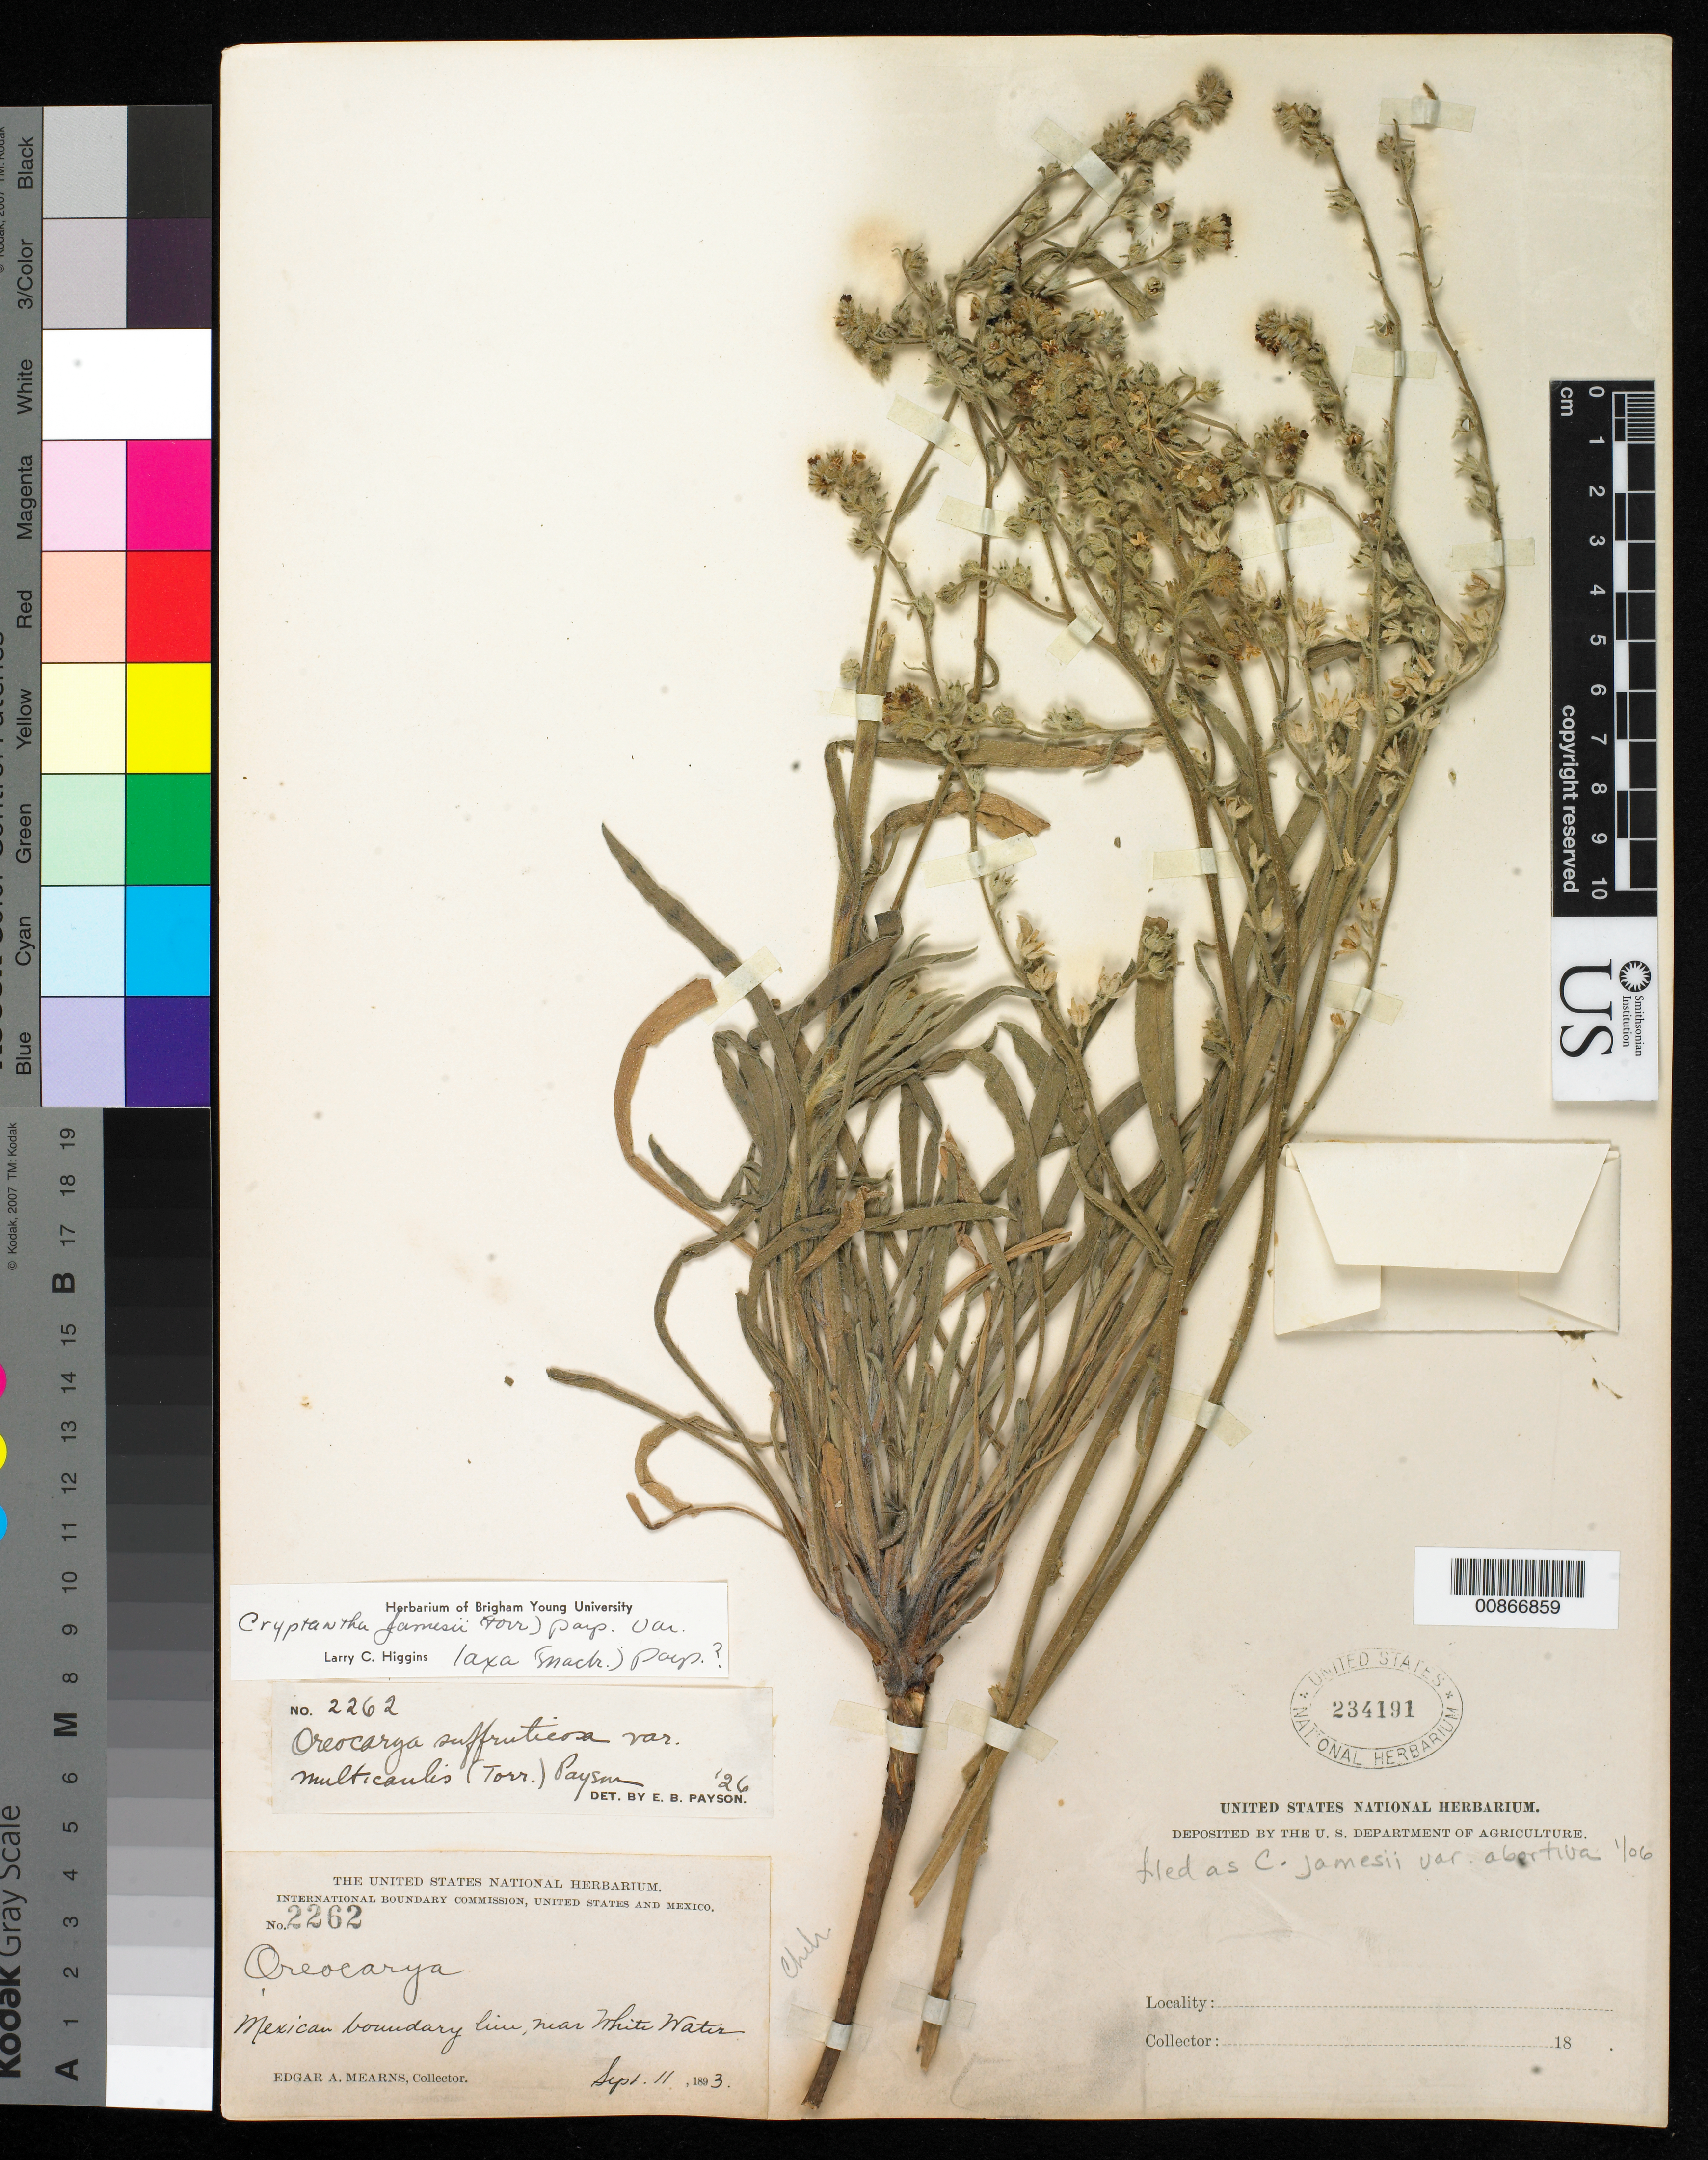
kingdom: Plantae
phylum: Tracheophyta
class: Magnoliopsida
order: Boraginales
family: Boraginaceae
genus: Cryptantha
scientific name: Cryptantha jamesii var. abortiva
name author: (Greene) Payson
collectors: E. A. Mearns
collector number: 2262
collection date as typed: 11 Sep 1893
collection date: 1893-09-11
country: Mexico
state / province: Chihuahua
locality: Mexican Boundary Line, near White Water.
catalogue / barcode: US 234191